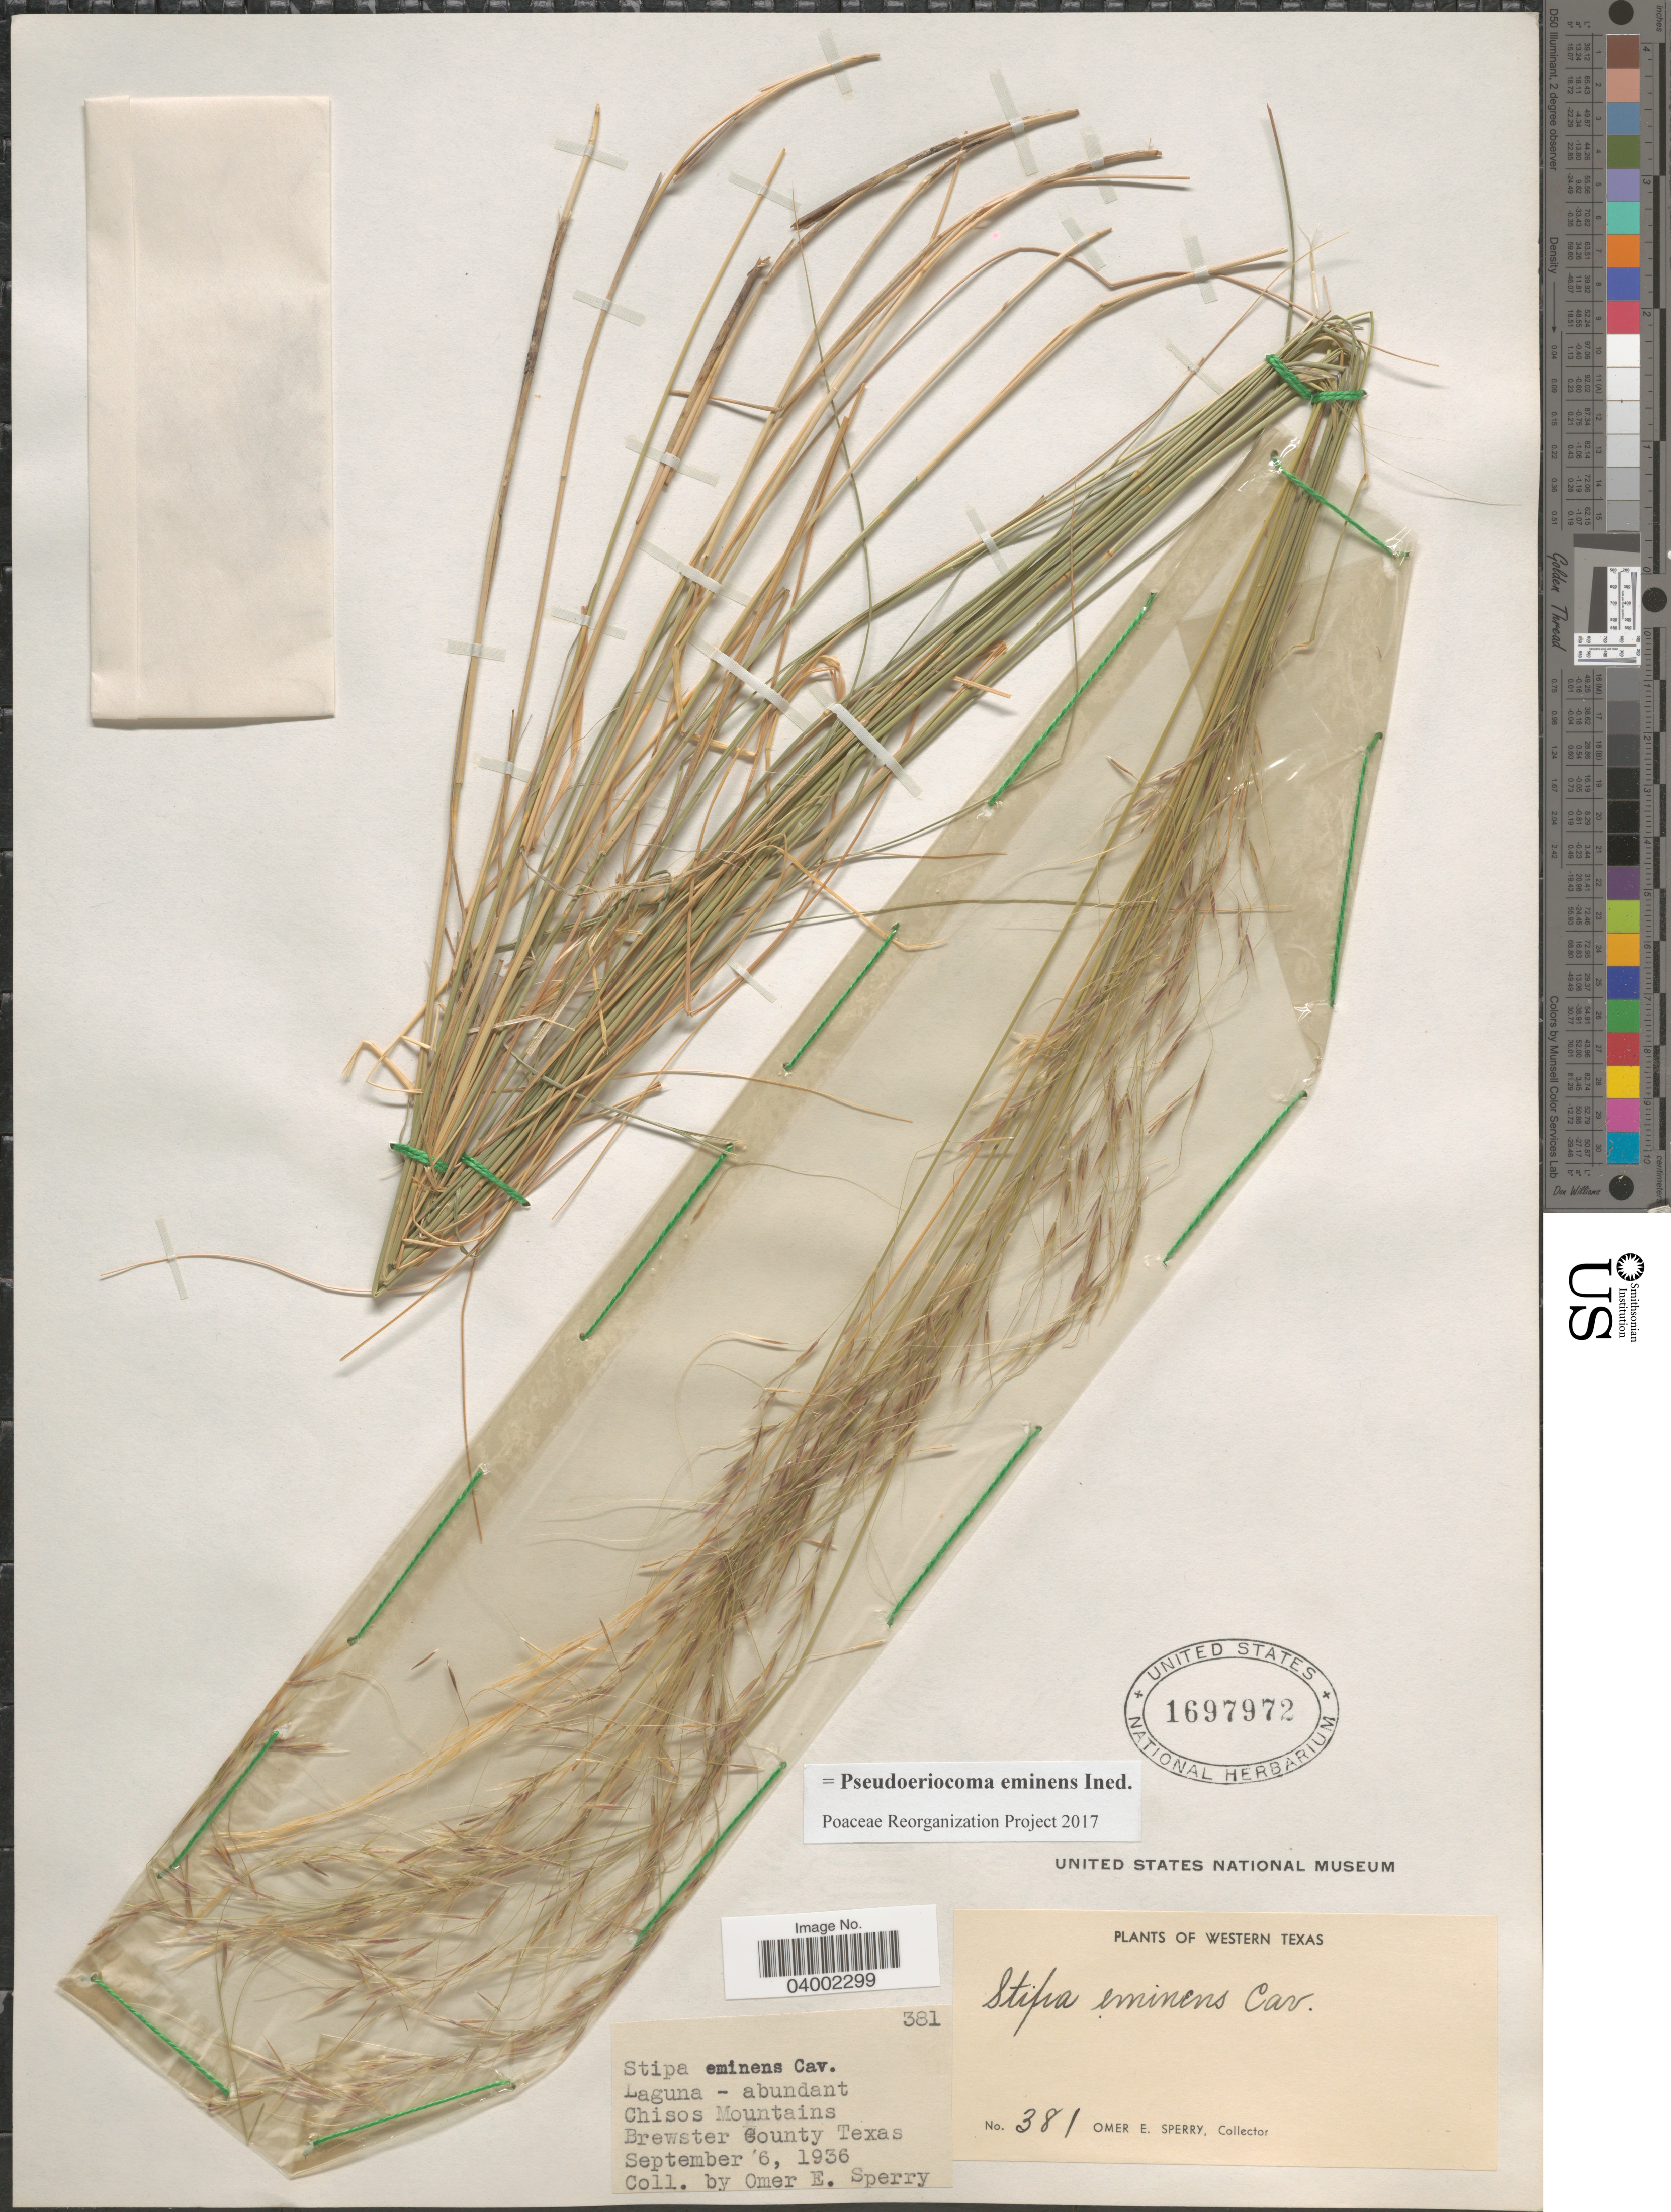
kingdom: Plantae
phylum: Tracheophyta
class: Liliopsida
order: Poales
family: Poaceae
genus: Pseudoeriocoma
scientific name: Pseudoeriocoma eminens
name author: (Cav.) Romasch.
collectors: O. E. Sperry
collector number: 381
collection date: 1936-09-06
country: United States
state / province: Texas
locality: Laguna - abundant. Chisos Mountains. Brewster County. Western Texas.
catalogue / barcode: US 1697972